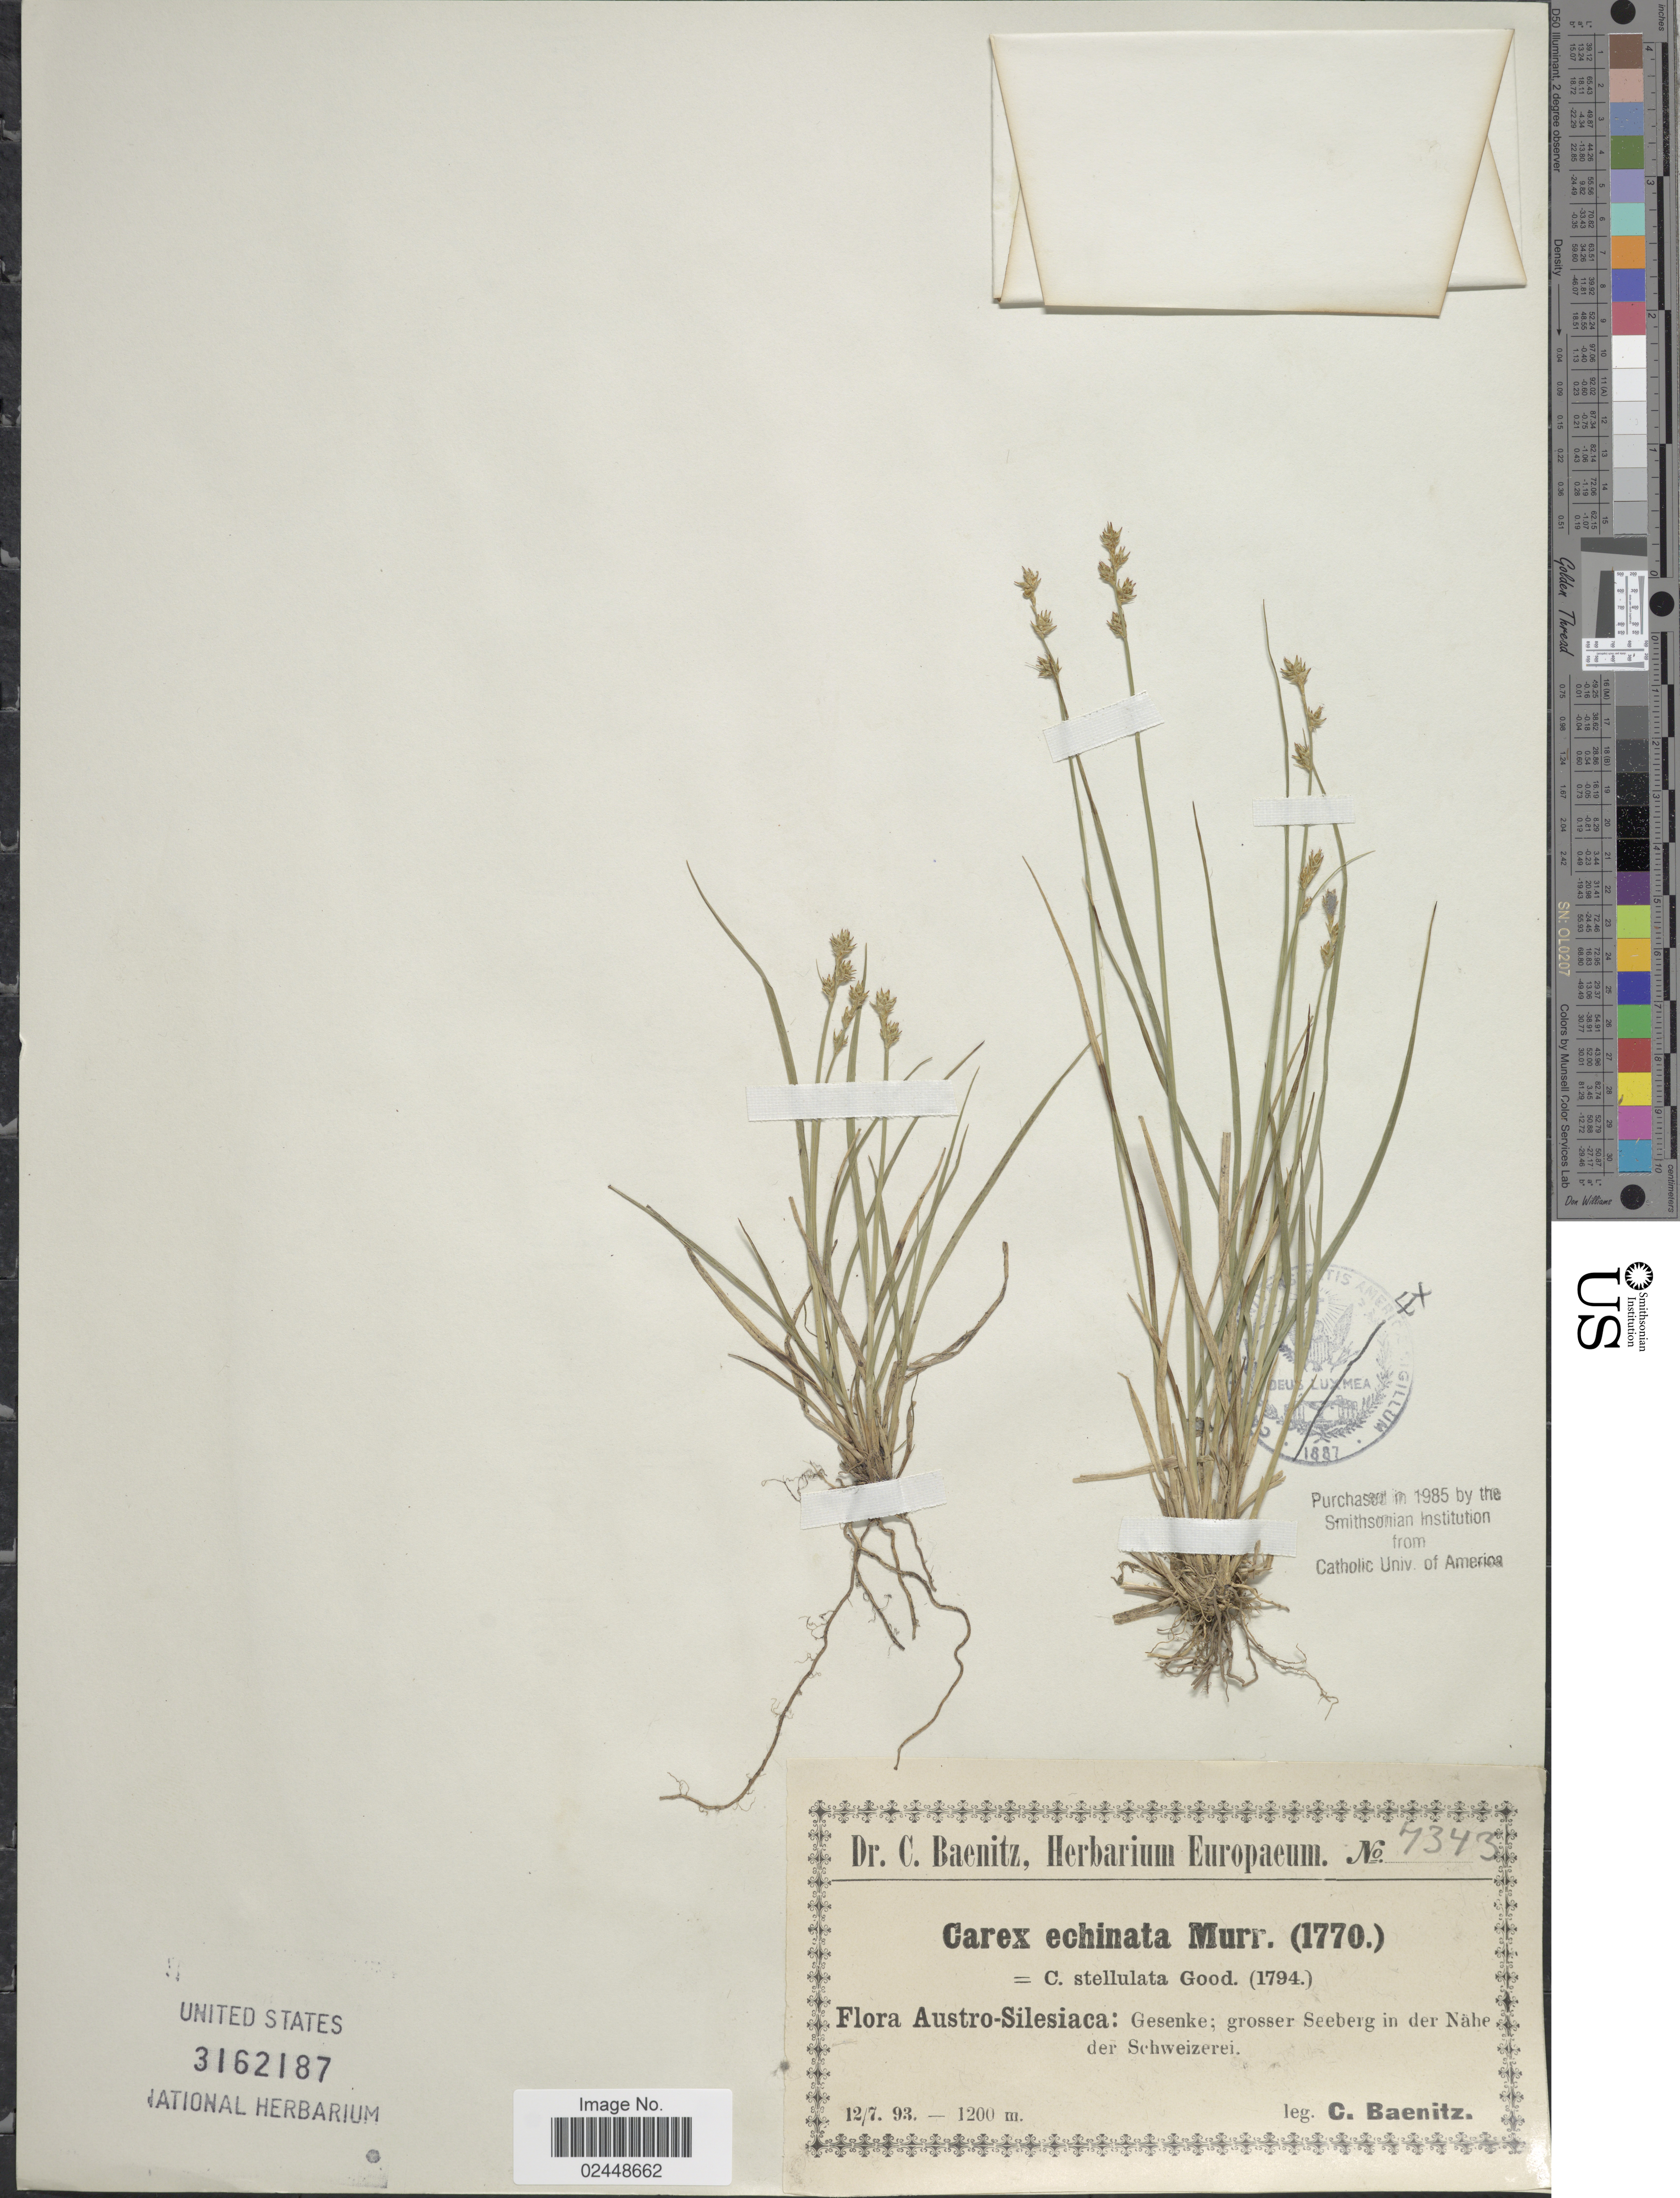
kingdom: Plantae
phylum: Tracheophyta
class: Liliopsida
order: Poales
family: Cyperaceae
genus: Carex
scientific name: Carex echinata subsp. echinata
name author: Murray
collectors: C. G. Baenitz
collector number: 7343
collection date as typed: Transcribed d/m/y: 12/7/93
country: Switzerland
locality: Austro-Silesiaca: Gesenke; grosser Seeberg in der Nahe der Schweizerei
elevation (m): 1200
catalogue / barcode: US 3162187